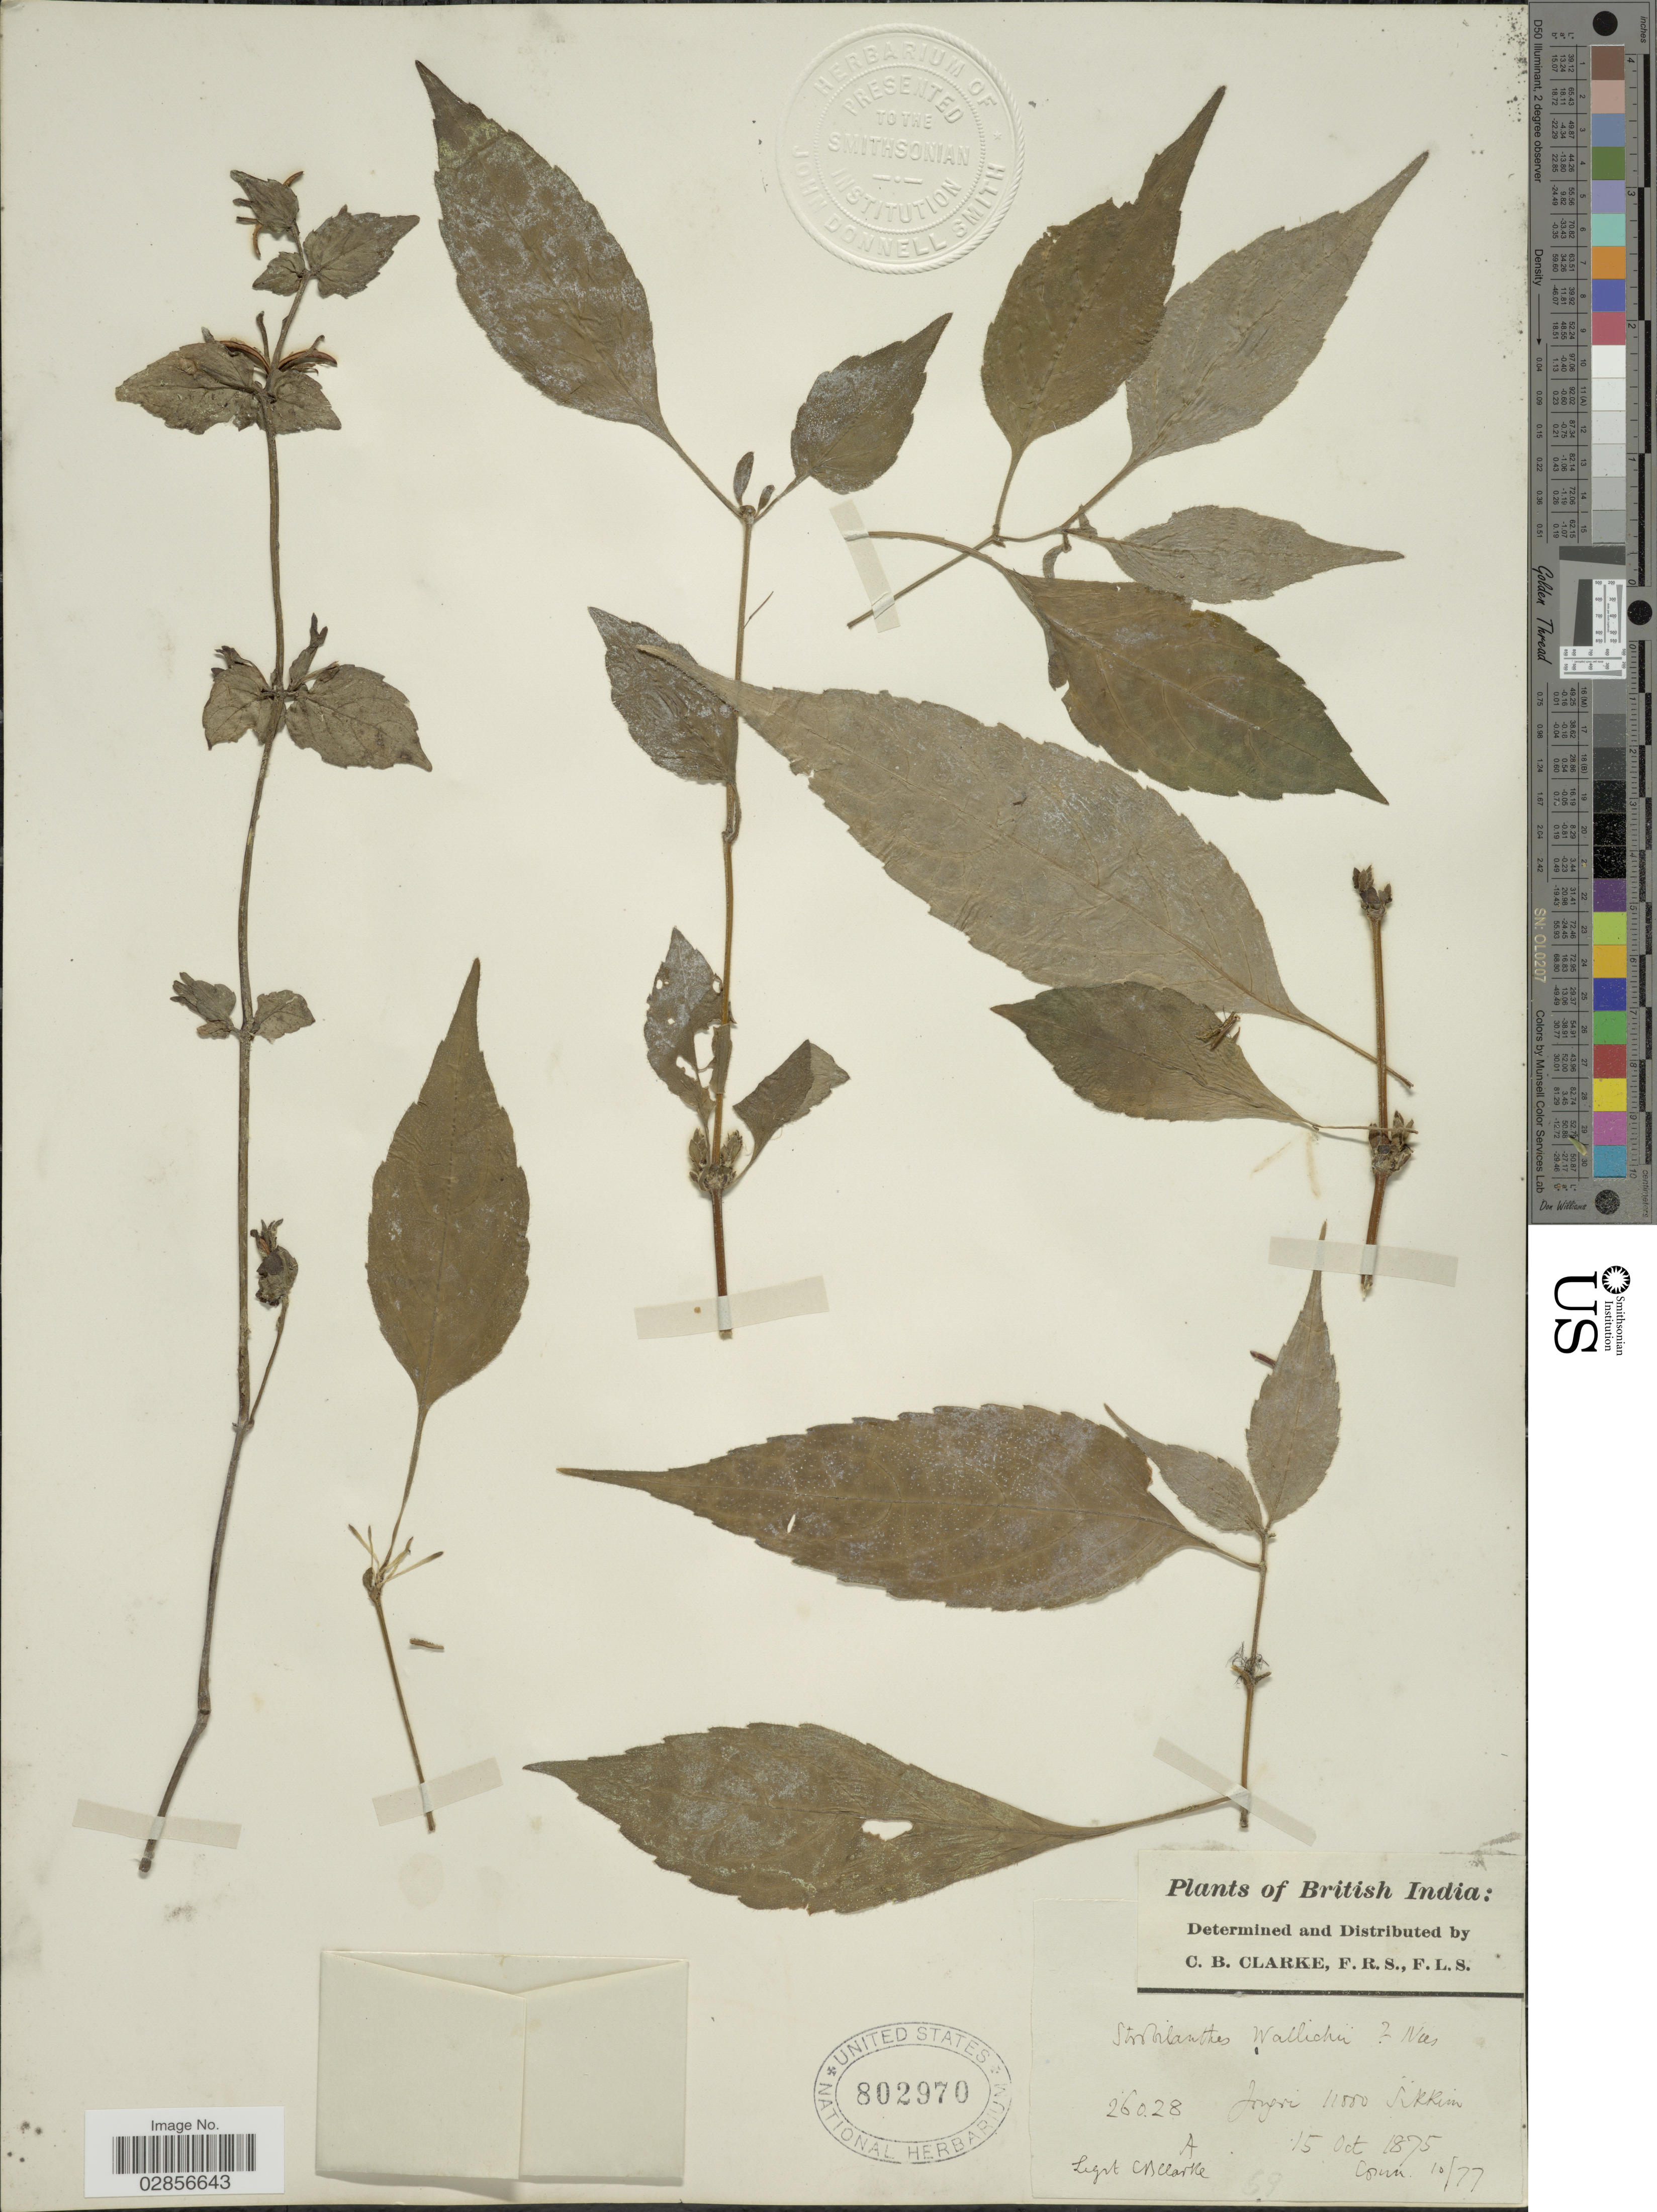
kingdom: Plantae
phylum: Tracheophyta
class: Magnoliopsida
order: Lamiales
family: Acanthaceae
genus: Strobilanthes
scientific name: Strobilanthes wallichii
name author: Nees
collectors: C. B. Clarke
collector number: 26028A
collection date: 1875-10-15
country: India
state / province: Sikkim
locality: British India, Jorpor.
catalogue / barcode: US 802970